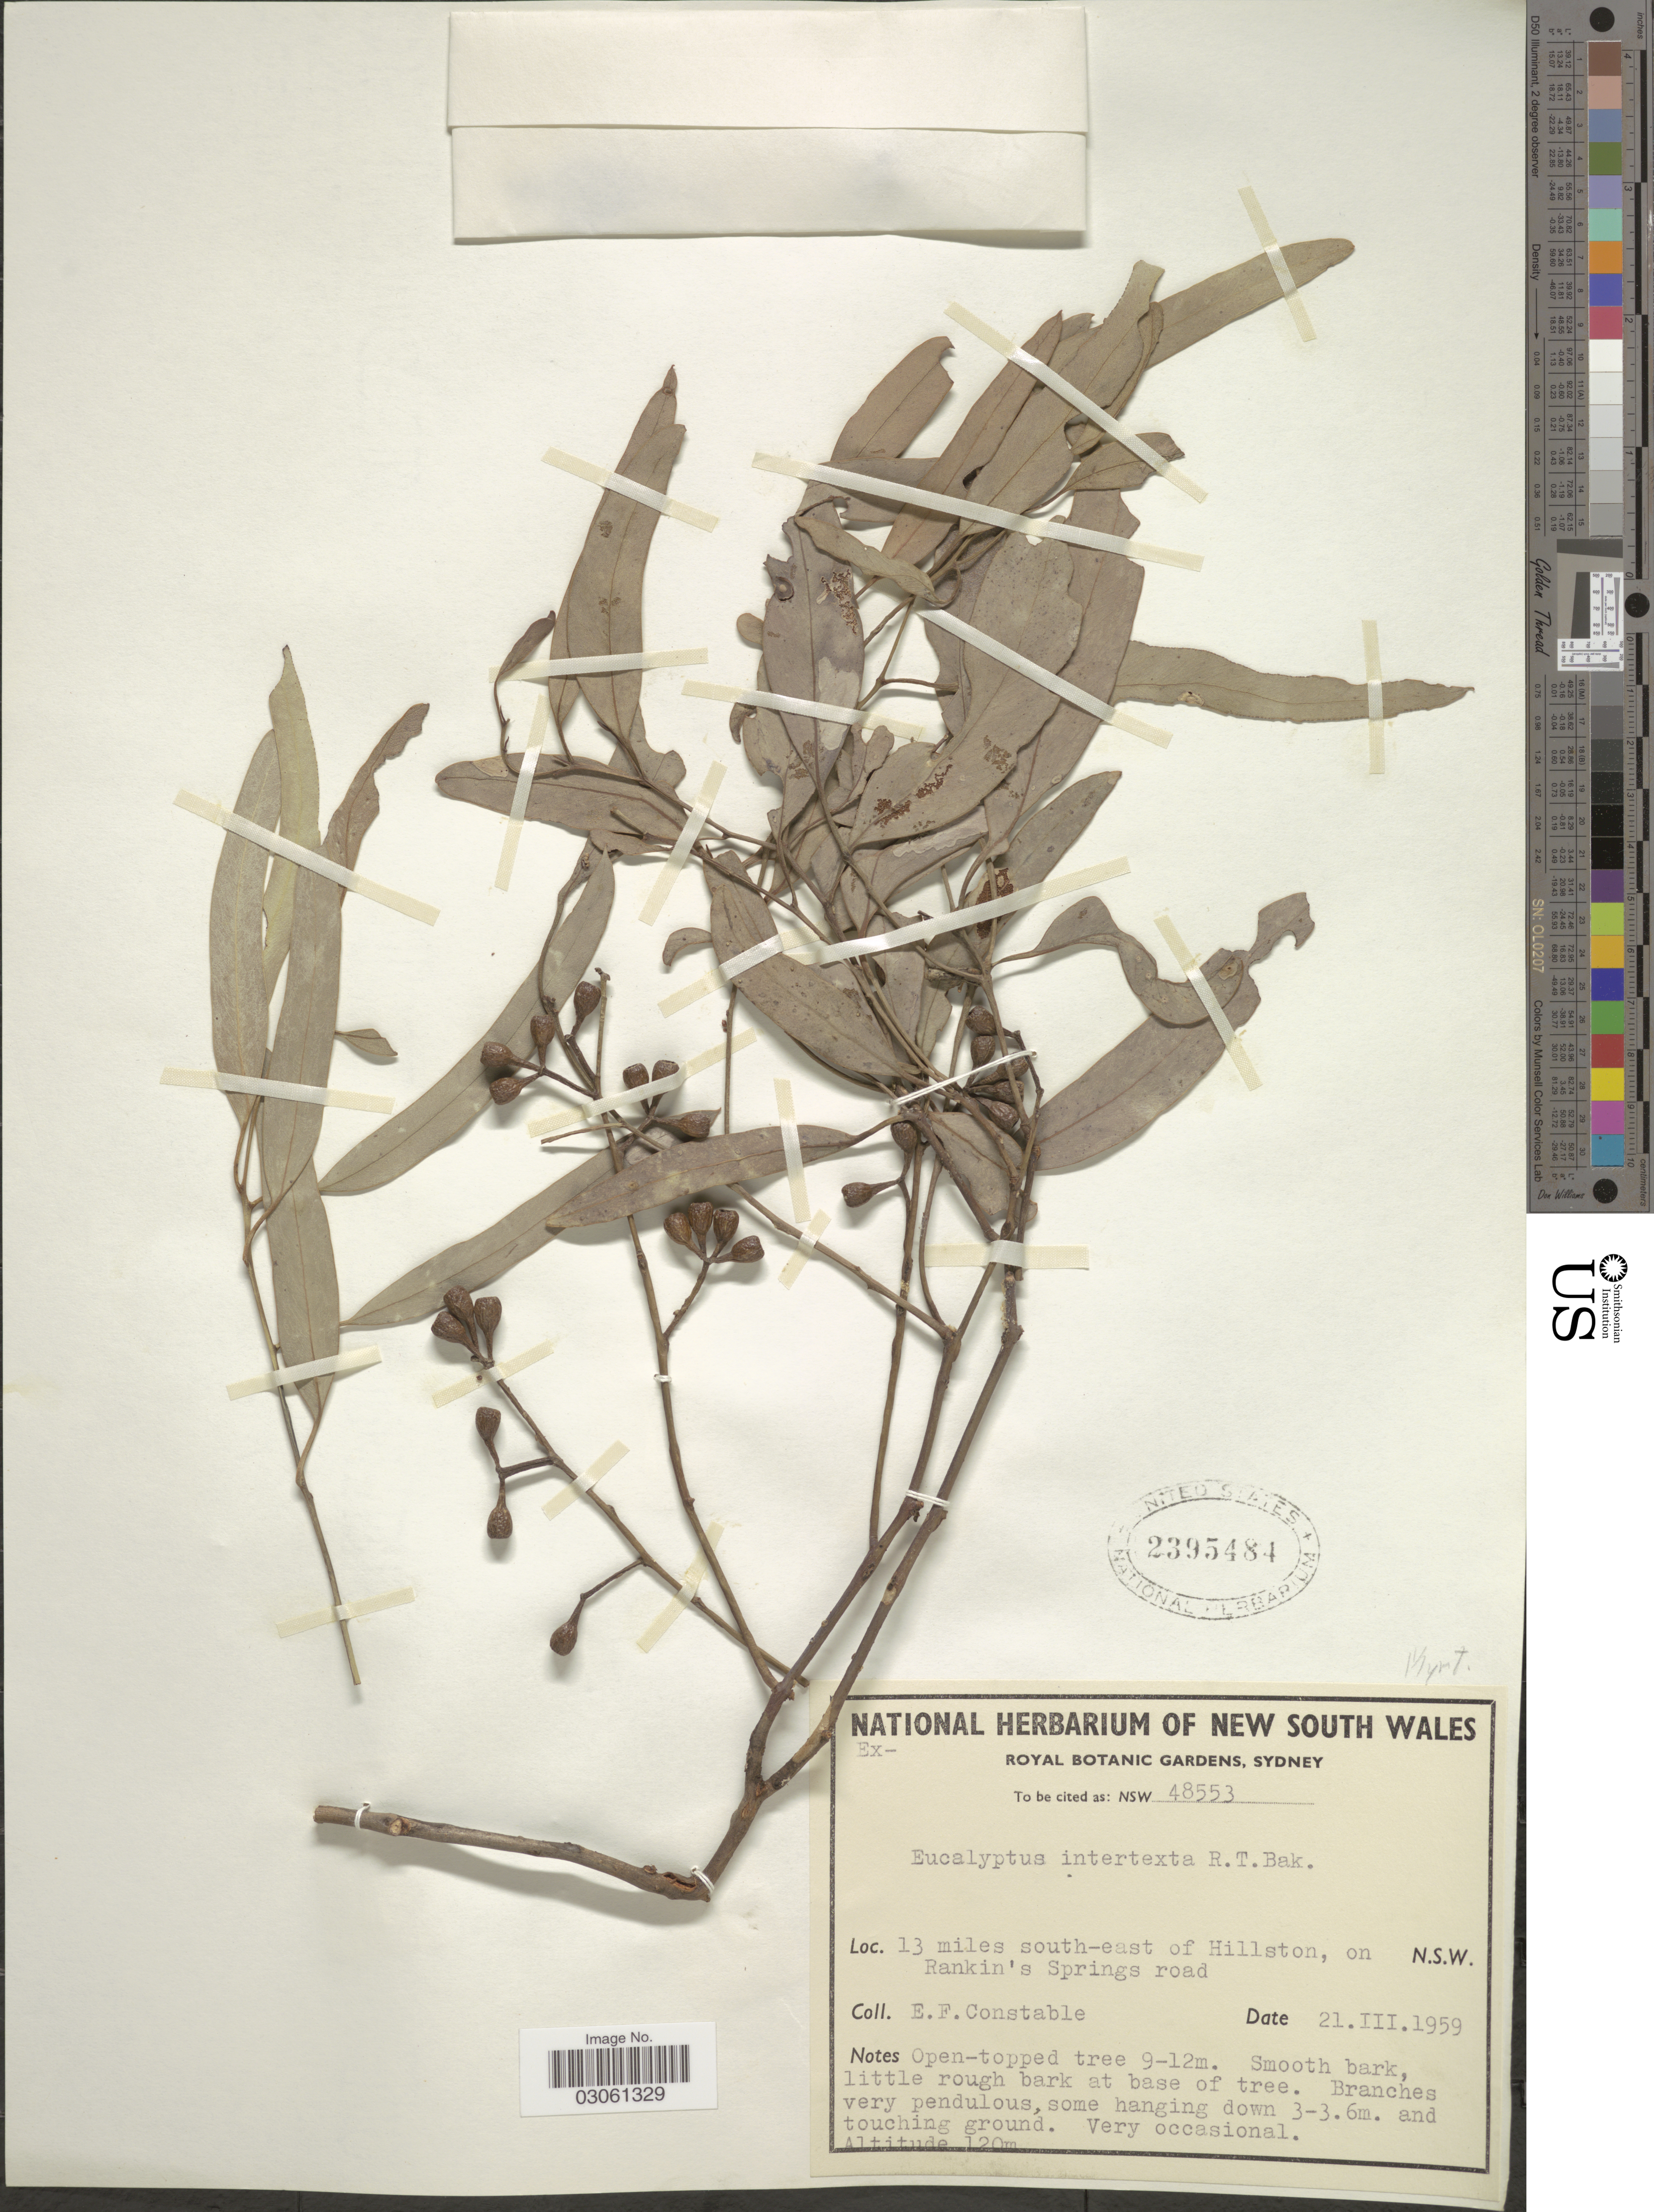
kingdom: Plantae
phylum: Tracheophyta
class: Magnoliopsida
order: Myrtales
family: Myrtaceae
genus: Eucalyptus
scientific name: Eucalyptus intertexta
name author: R.T. Baker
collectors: E. F. Constable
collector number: NSW 48553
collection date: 1959-03-21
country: Australia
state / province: New South Wales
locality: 13 miles south-east of Hillston, on Rankin's Springs road. N.S.W.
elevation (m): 120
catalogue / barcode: US 2395484